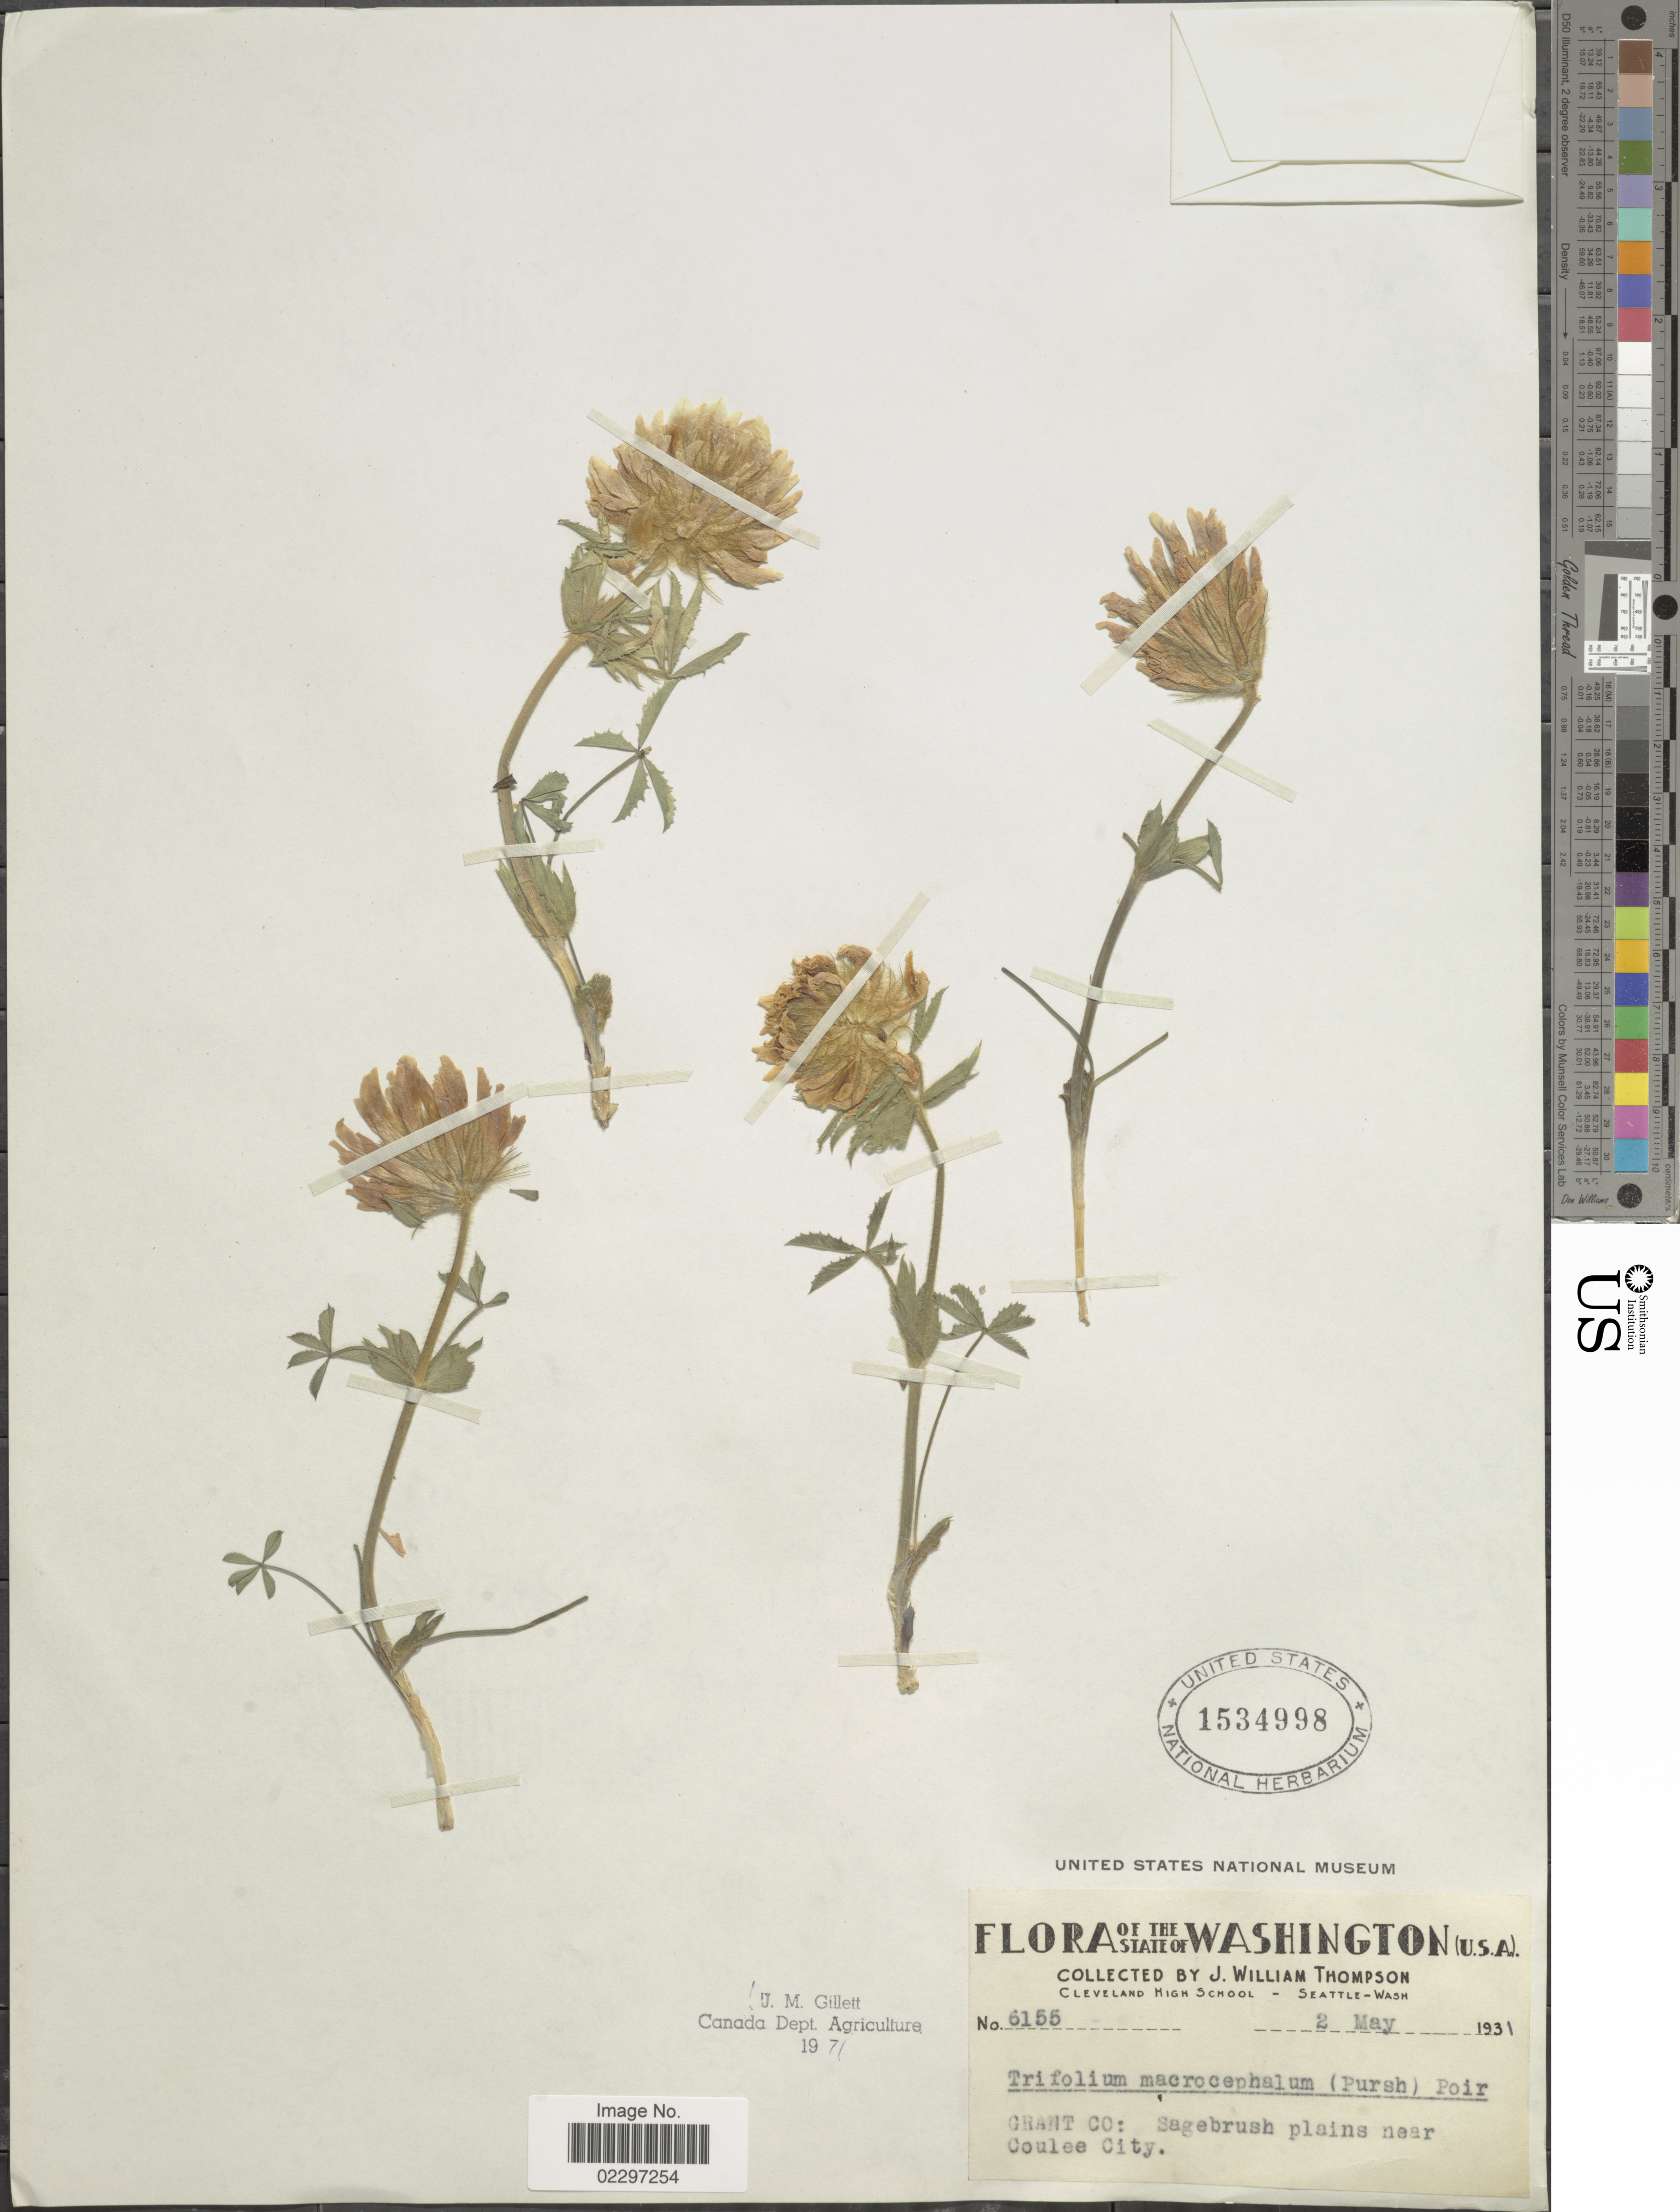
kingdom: Plantae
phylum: Tracheophyta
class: Magnoliopsida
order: Fabales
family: Fabaceae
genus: Trifolium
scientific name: Trifolium macrocephalum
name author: (Pursh) Poir.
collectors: J. W. Thompson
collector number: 6155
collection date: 1931-05-02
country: United States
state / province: Washington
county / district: Grant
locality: Grant Co.: Sagebrush plains near Coulee City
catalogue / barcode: US 1534998